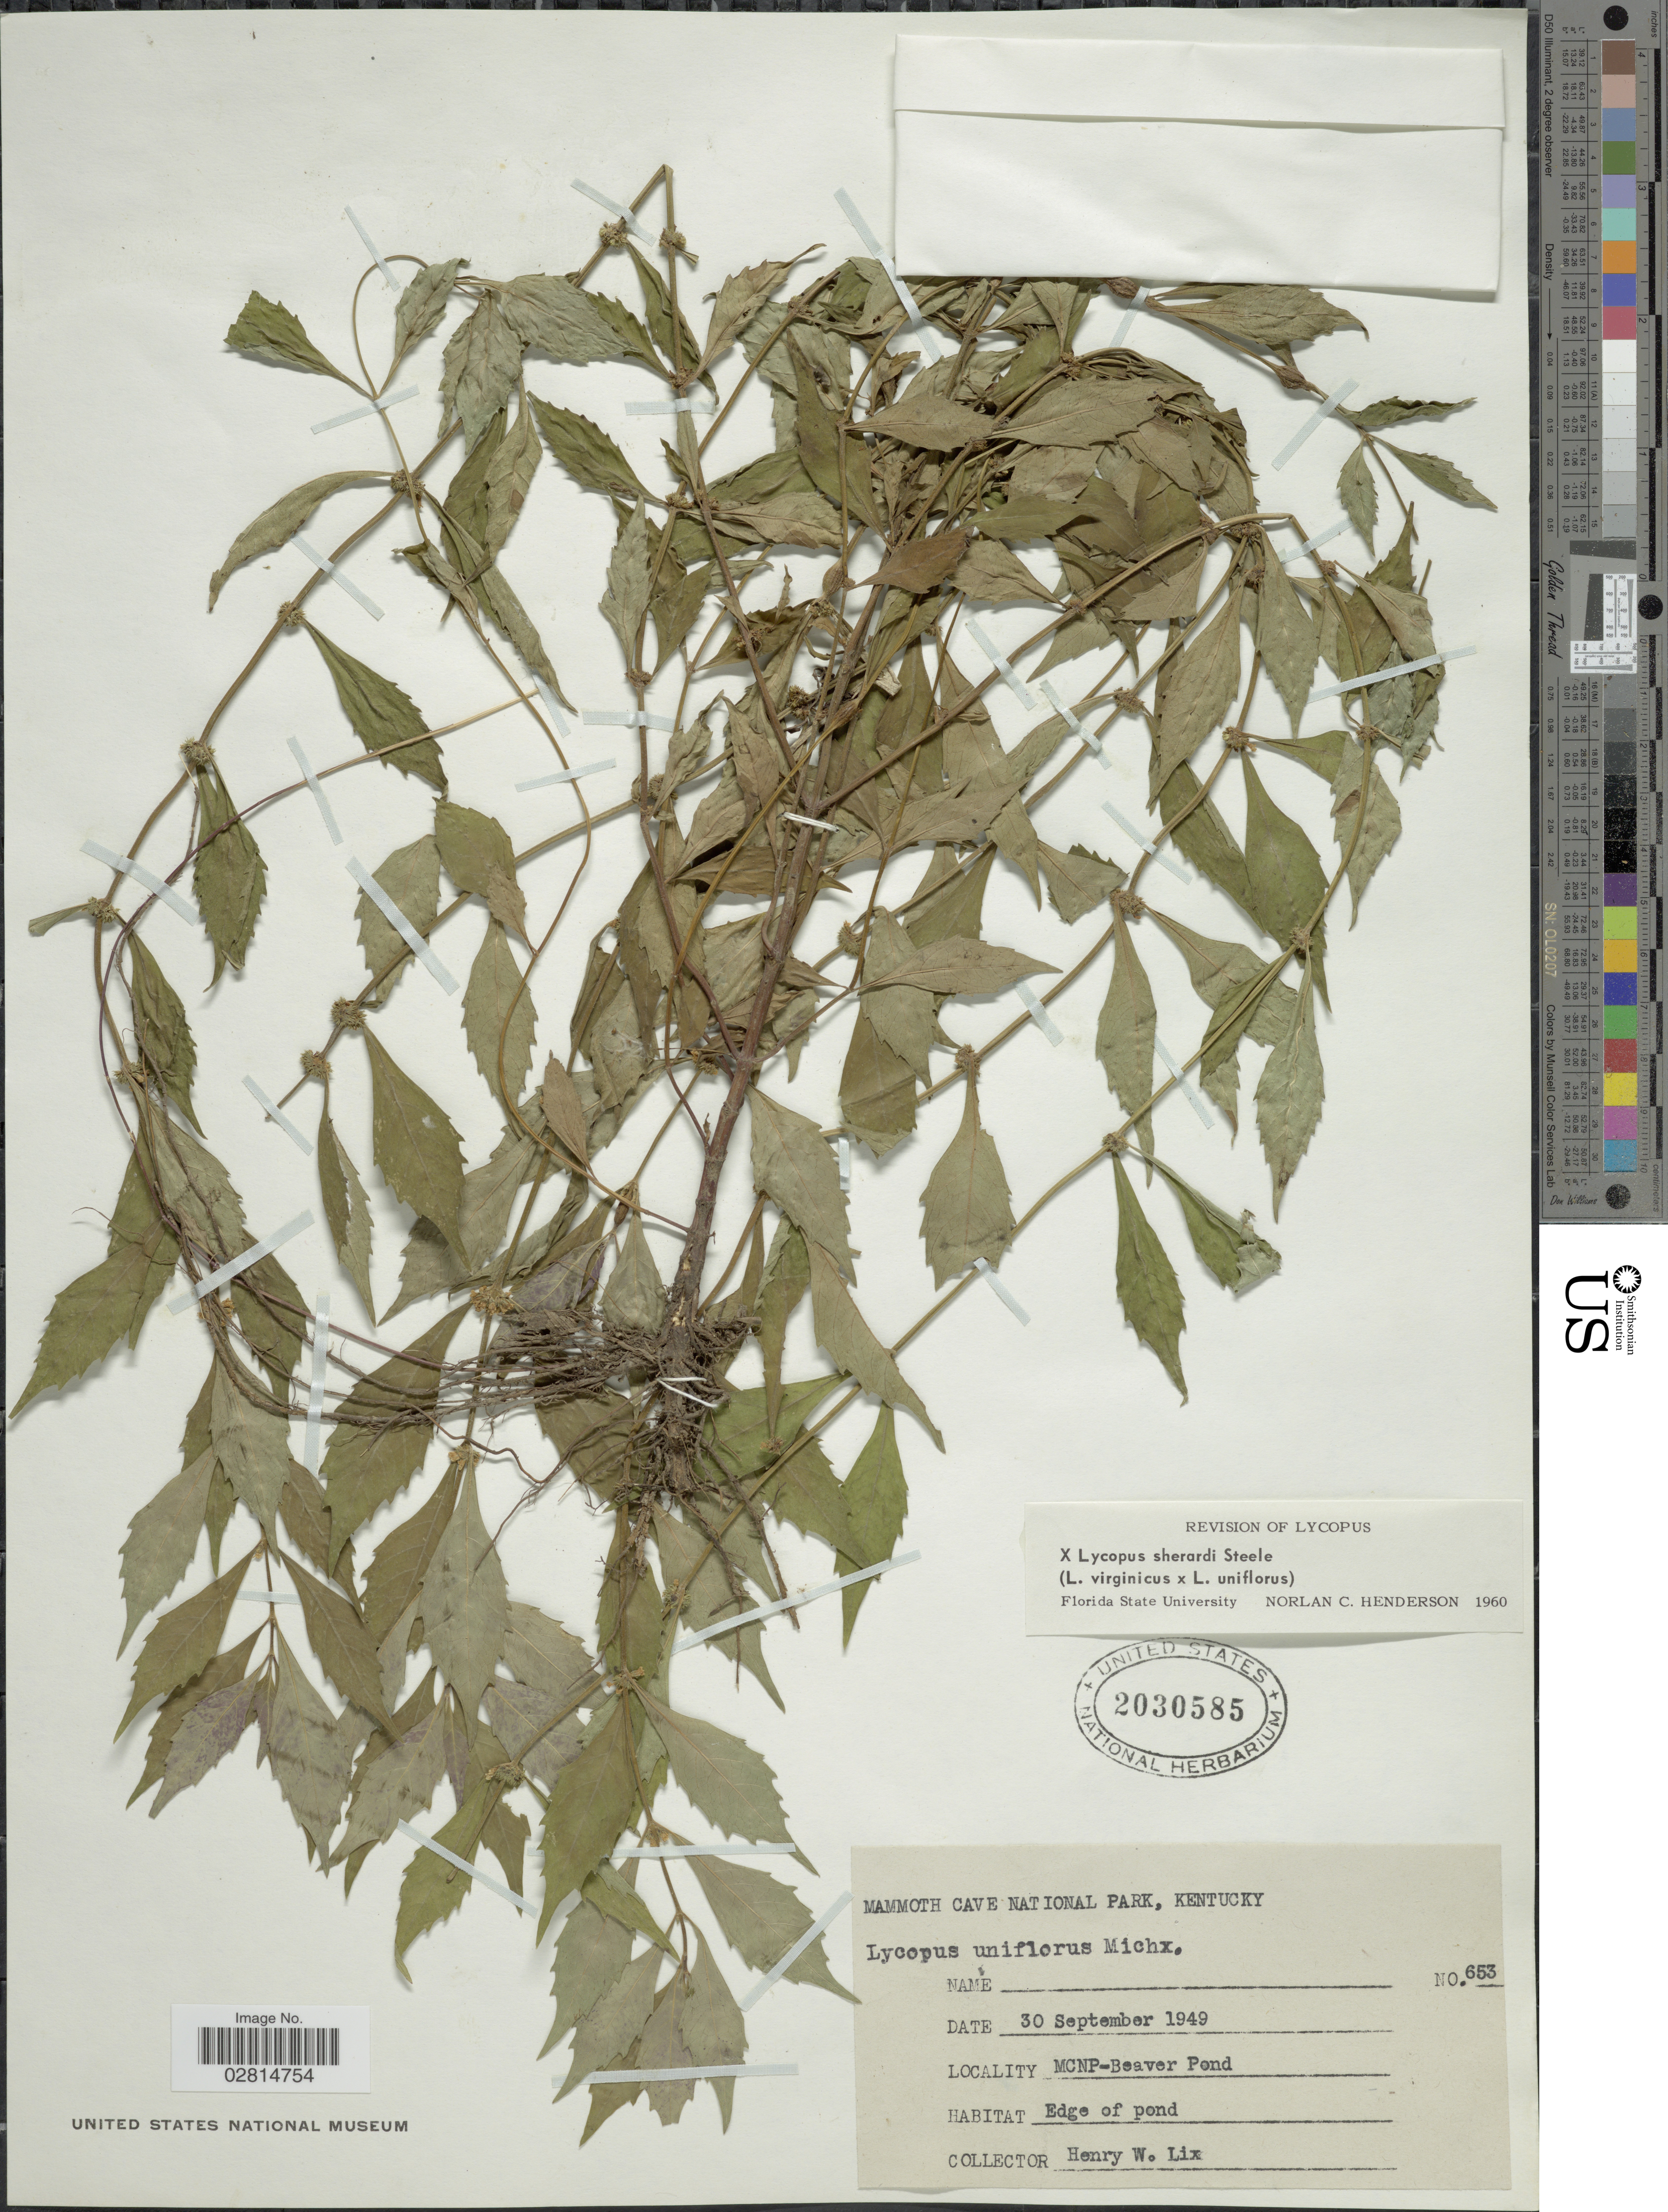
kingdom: Plantae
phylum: Tracheophyta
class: Magnoliopsida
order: Lamiales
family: Lamiaceae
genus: Lycopus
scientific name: Lycopus x sherardii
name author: E.S. Steele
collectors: H. W. Lix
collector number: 653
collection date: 1949-09-30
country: United States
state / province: Kentucky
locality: Mammoth Cave National Park. MNCP-Beaver Pond.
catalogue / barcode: US 2030585